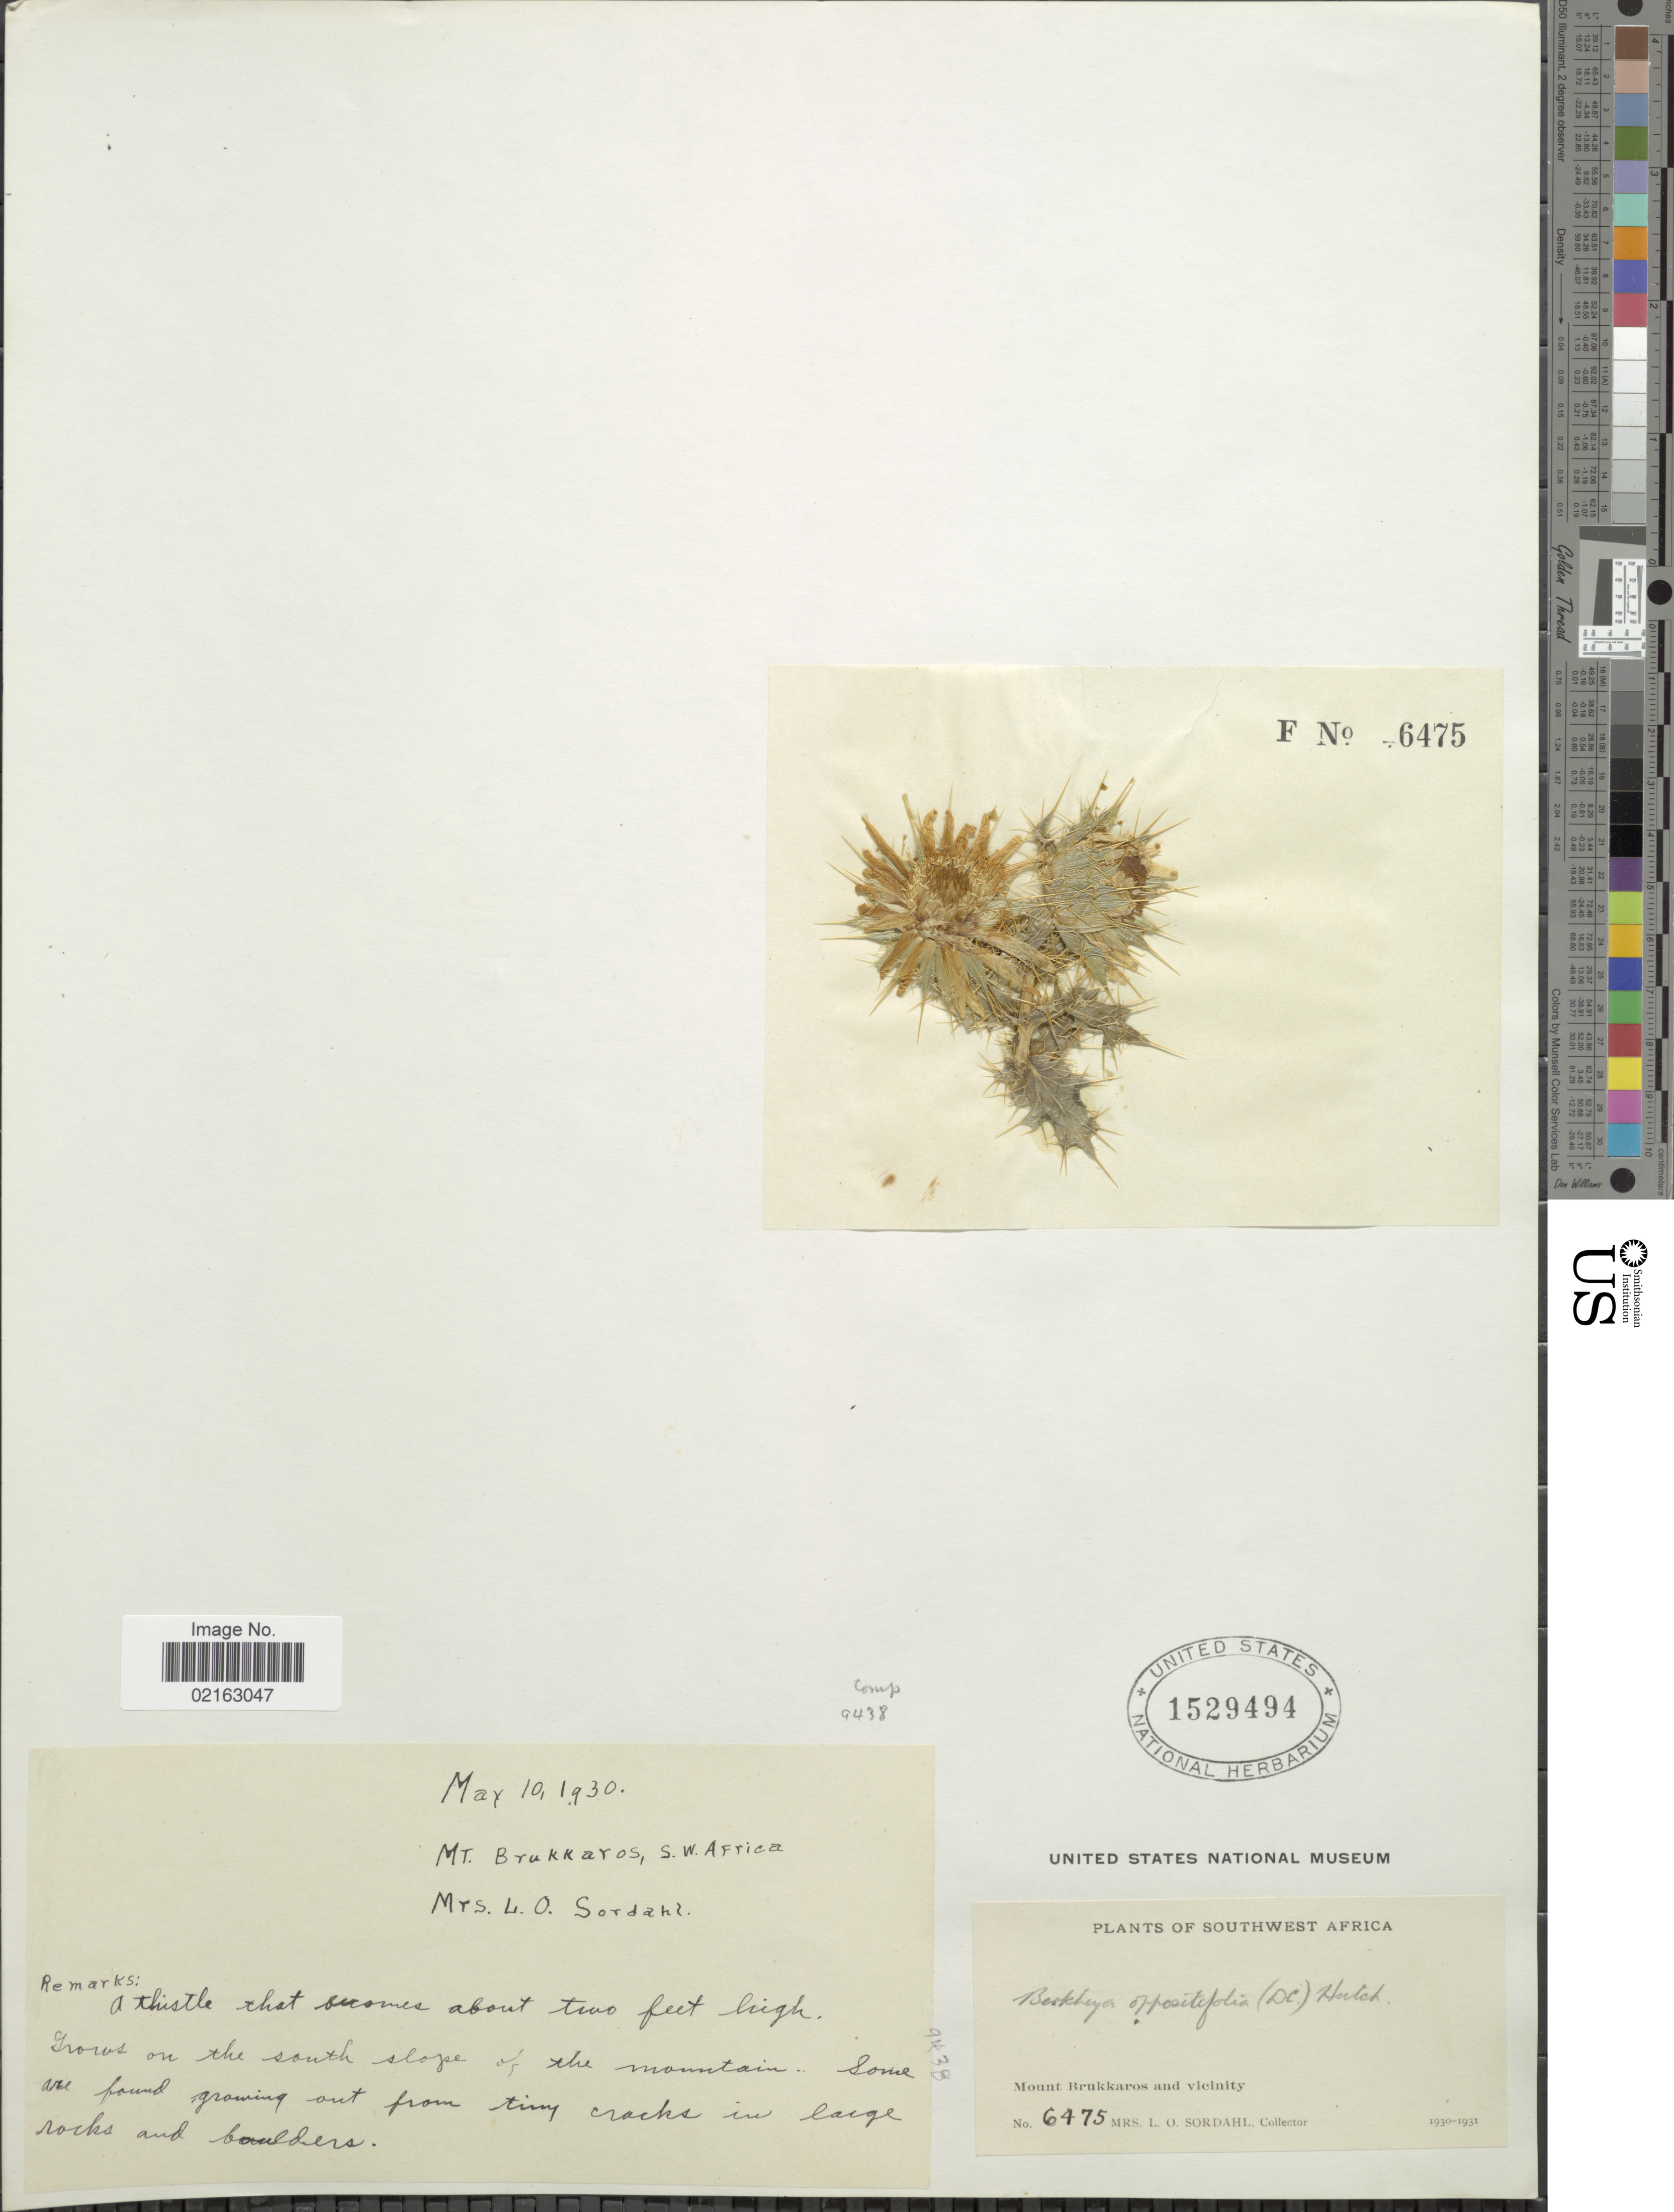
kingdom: Plantae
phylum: Tracheophyta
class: Magnoliopsida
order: Asterales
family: Asteraceae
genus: Berkheya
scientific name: Berkheya spinosissima var. namaensis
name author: Roessler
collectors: L. Sordahl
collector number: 6475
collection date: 1930-05-10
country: Namibia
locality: Southwest Africa. Mount Brukkaros and vicinity.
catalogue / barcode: US 1529494